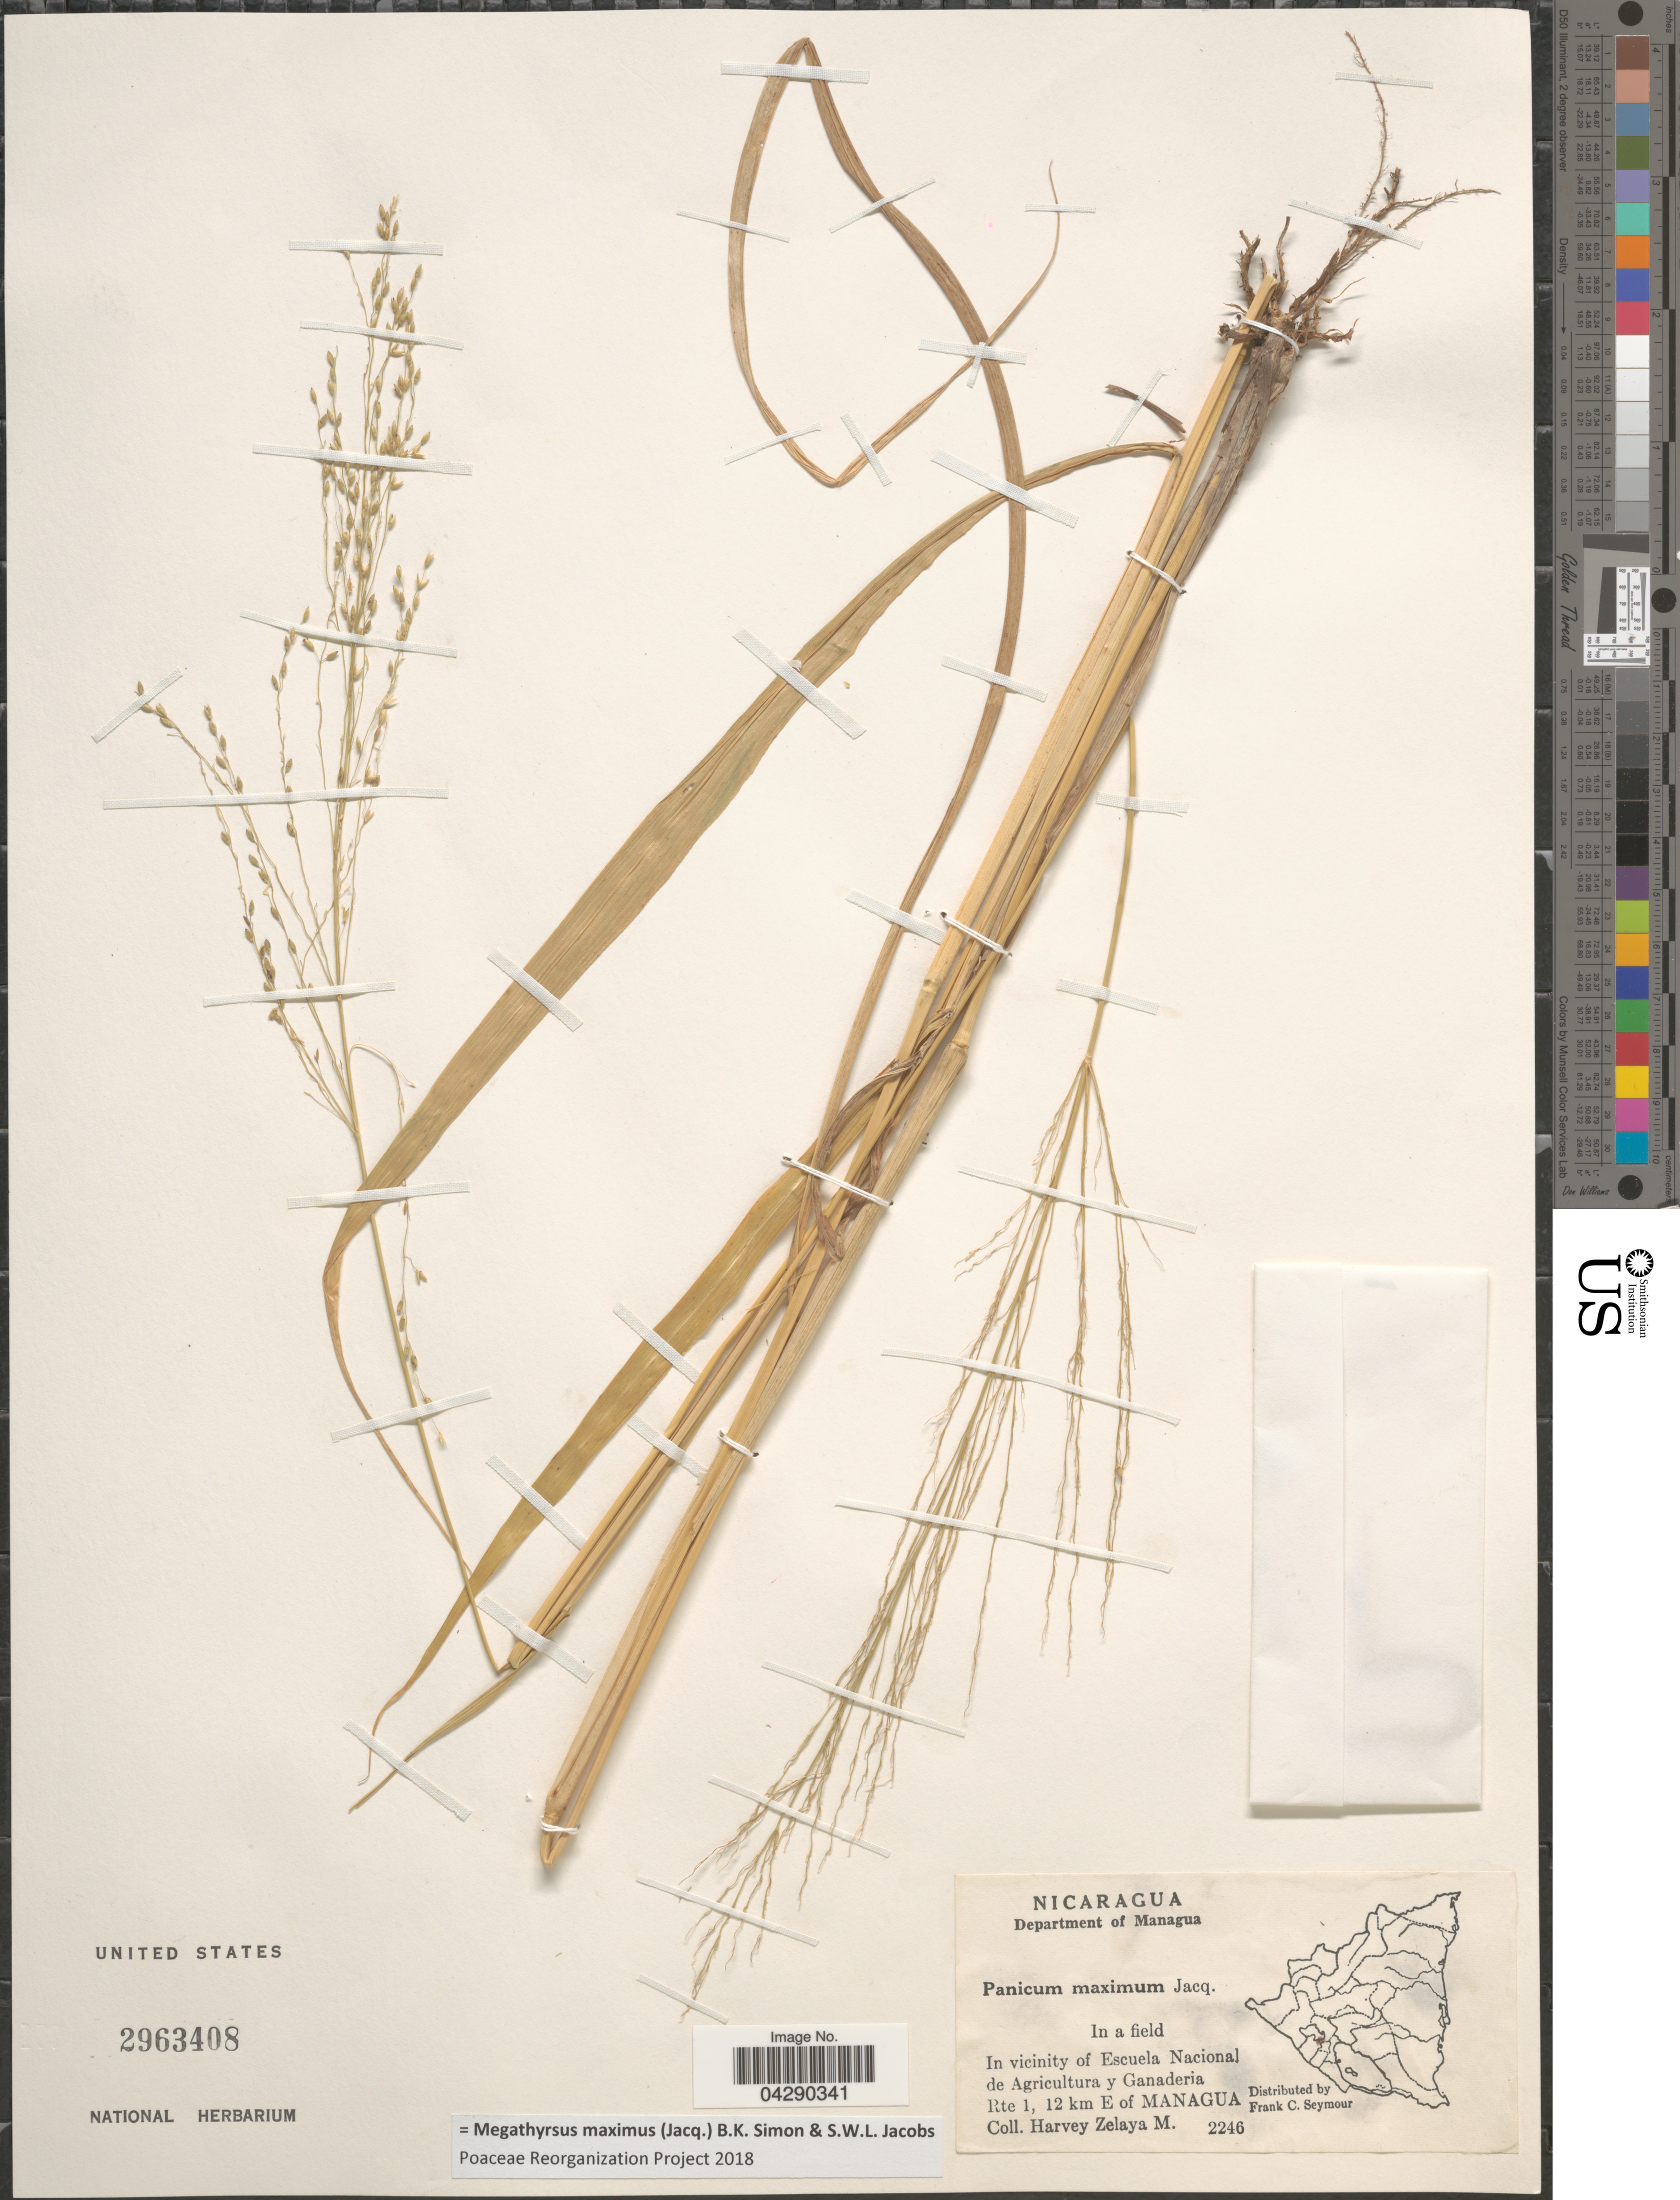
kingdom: Plantae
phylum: Tracheophyta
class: Liliopsida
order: Poales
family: Poaceae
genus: Megathyrsus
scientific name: Megathyrsus maximus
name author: (Jacq.) B.K. Simon & S.W.L. Jacobs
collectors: H. Zelaya M.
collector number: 2246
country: Nicaragua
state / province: Managua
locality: Department of Managua. In a field. In vicinity of Escuela Nacional de Agricultura y Ganaderia Rte 1, 12 km E of Managua.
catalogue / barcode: US 2963408